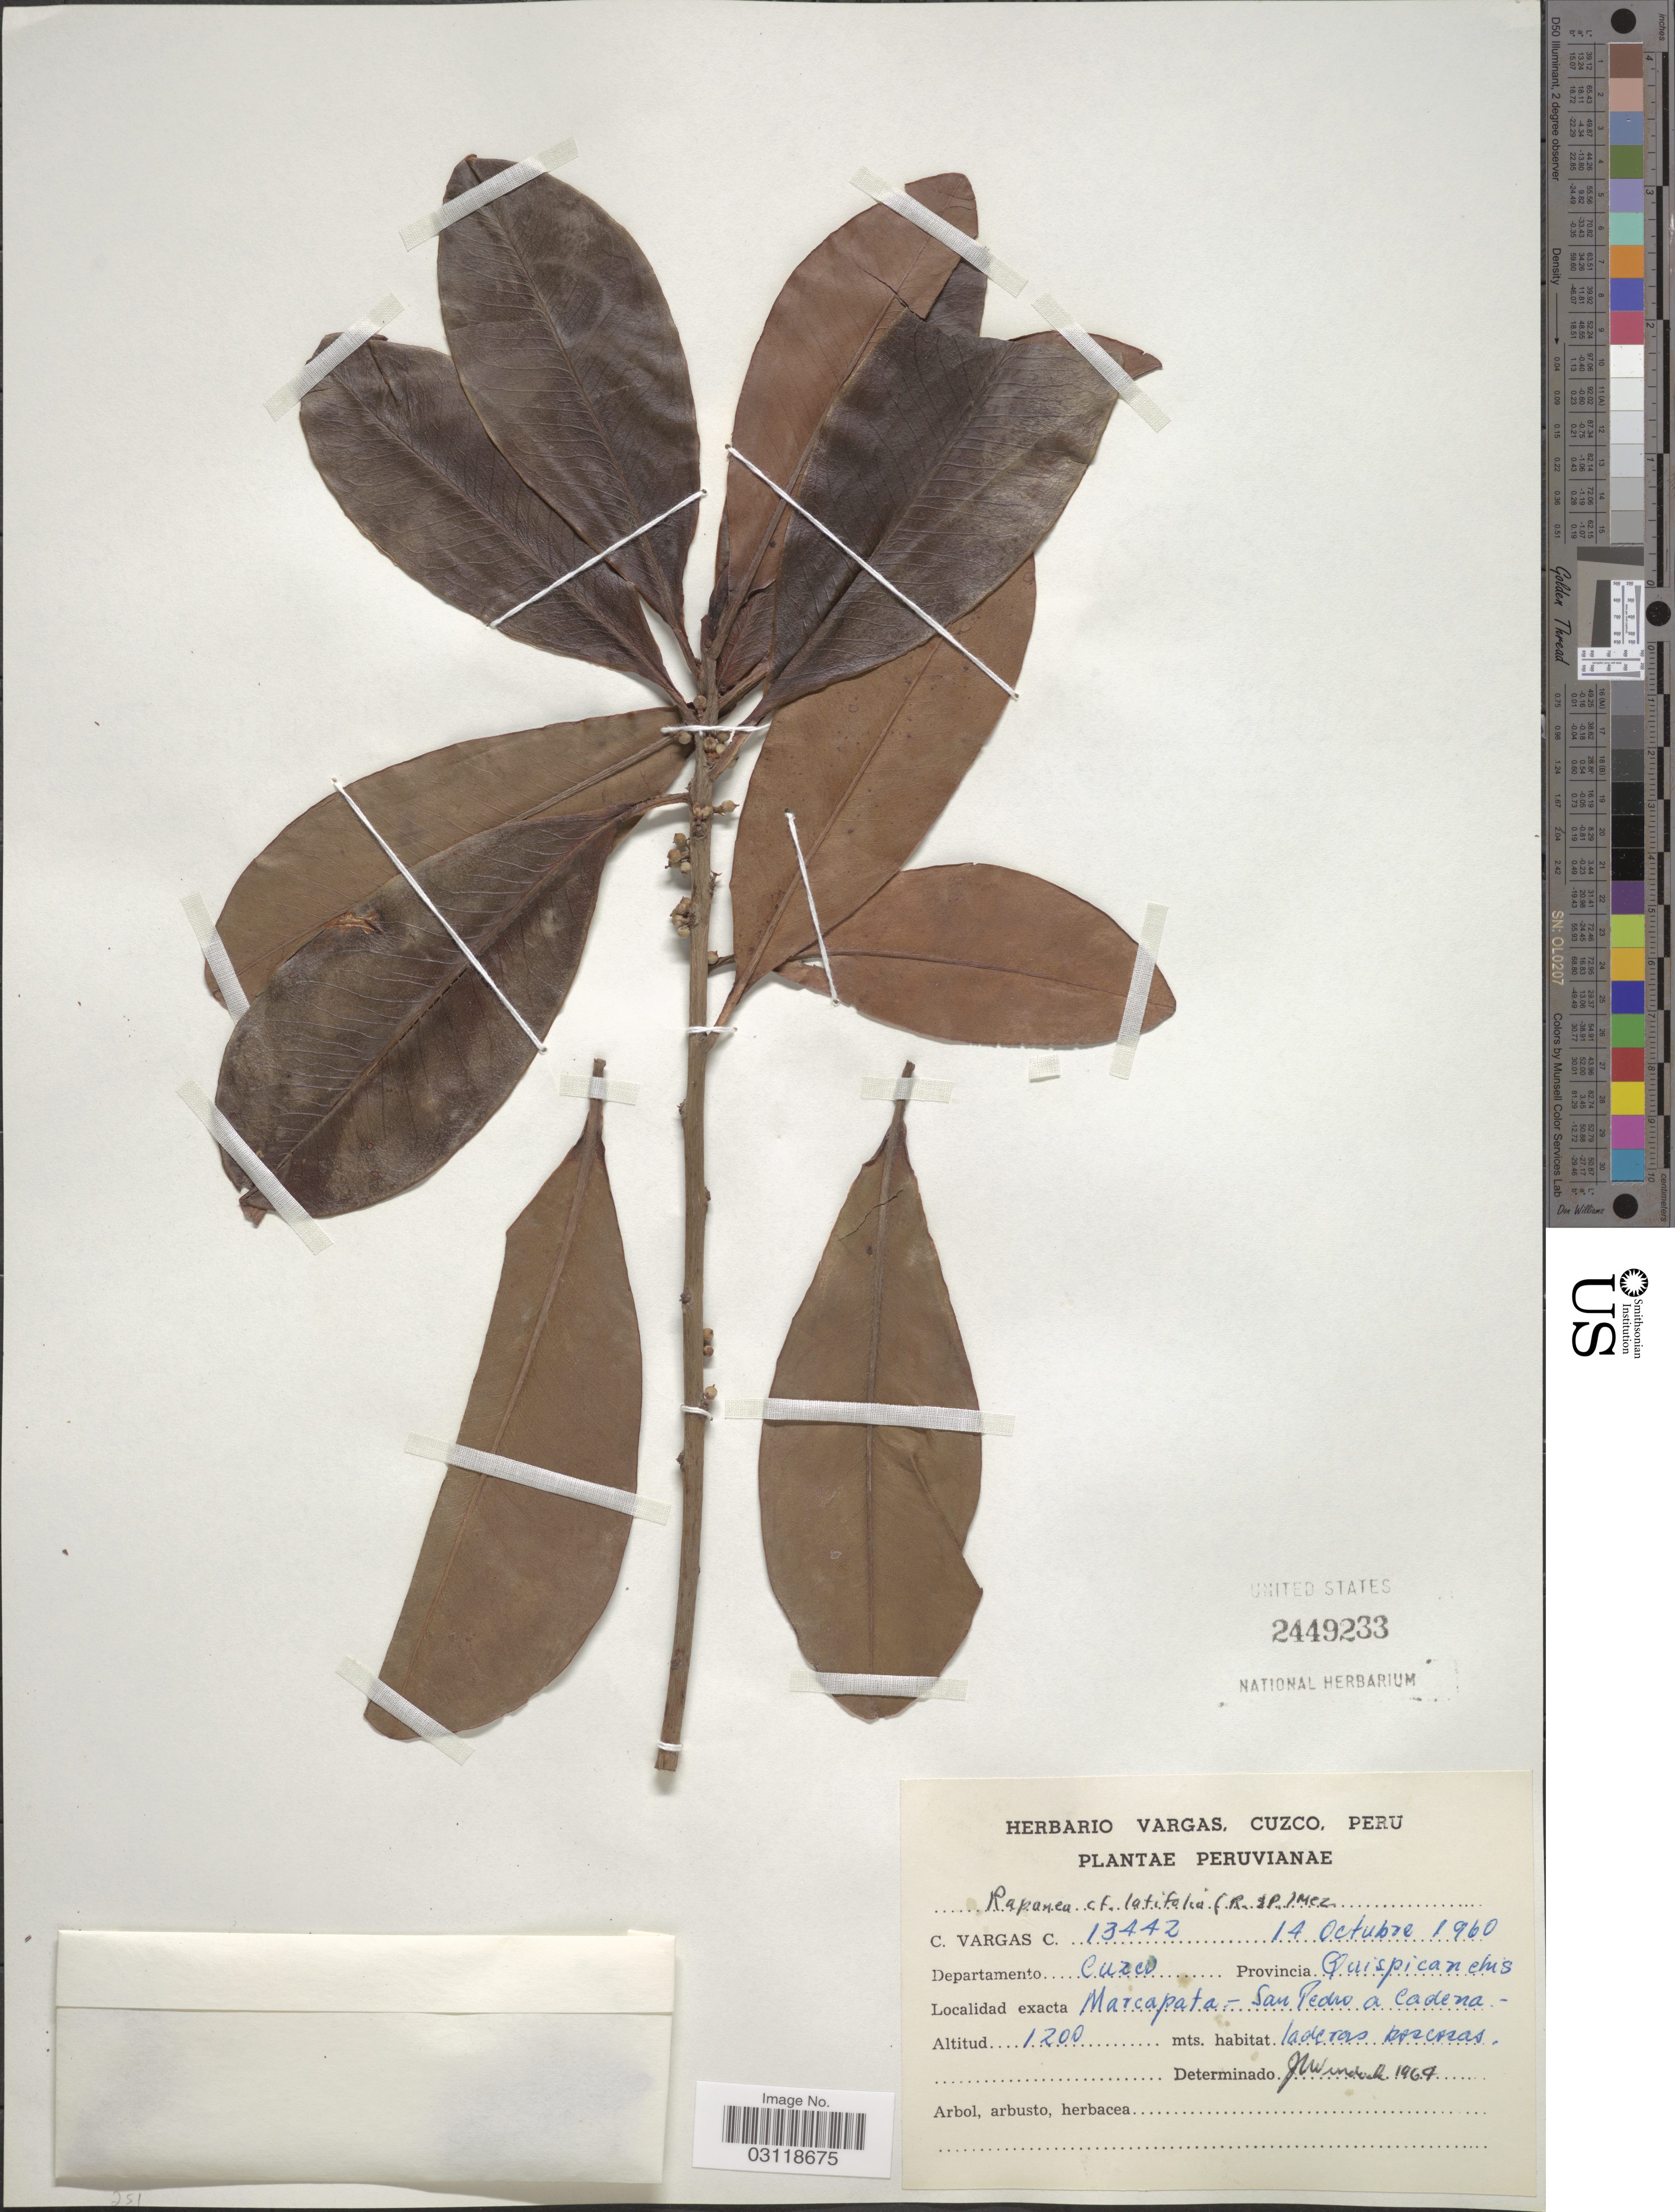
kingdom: Plantae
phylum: Tracheophyta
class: Magnoliopsida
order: Ericales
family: Primulaceae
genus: Rapanea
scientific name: Rapanea latifolia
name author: (Ruiz & Pav.) Mez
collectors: C. Vargas Calderón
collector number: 13442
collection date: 1960-10-14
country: Peru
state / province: Cusco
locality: Departamento Cuzco. Provincia Quispicanchis. Marcapata - San Pedro a cadena.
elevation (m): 1200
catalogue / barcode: US 2449233